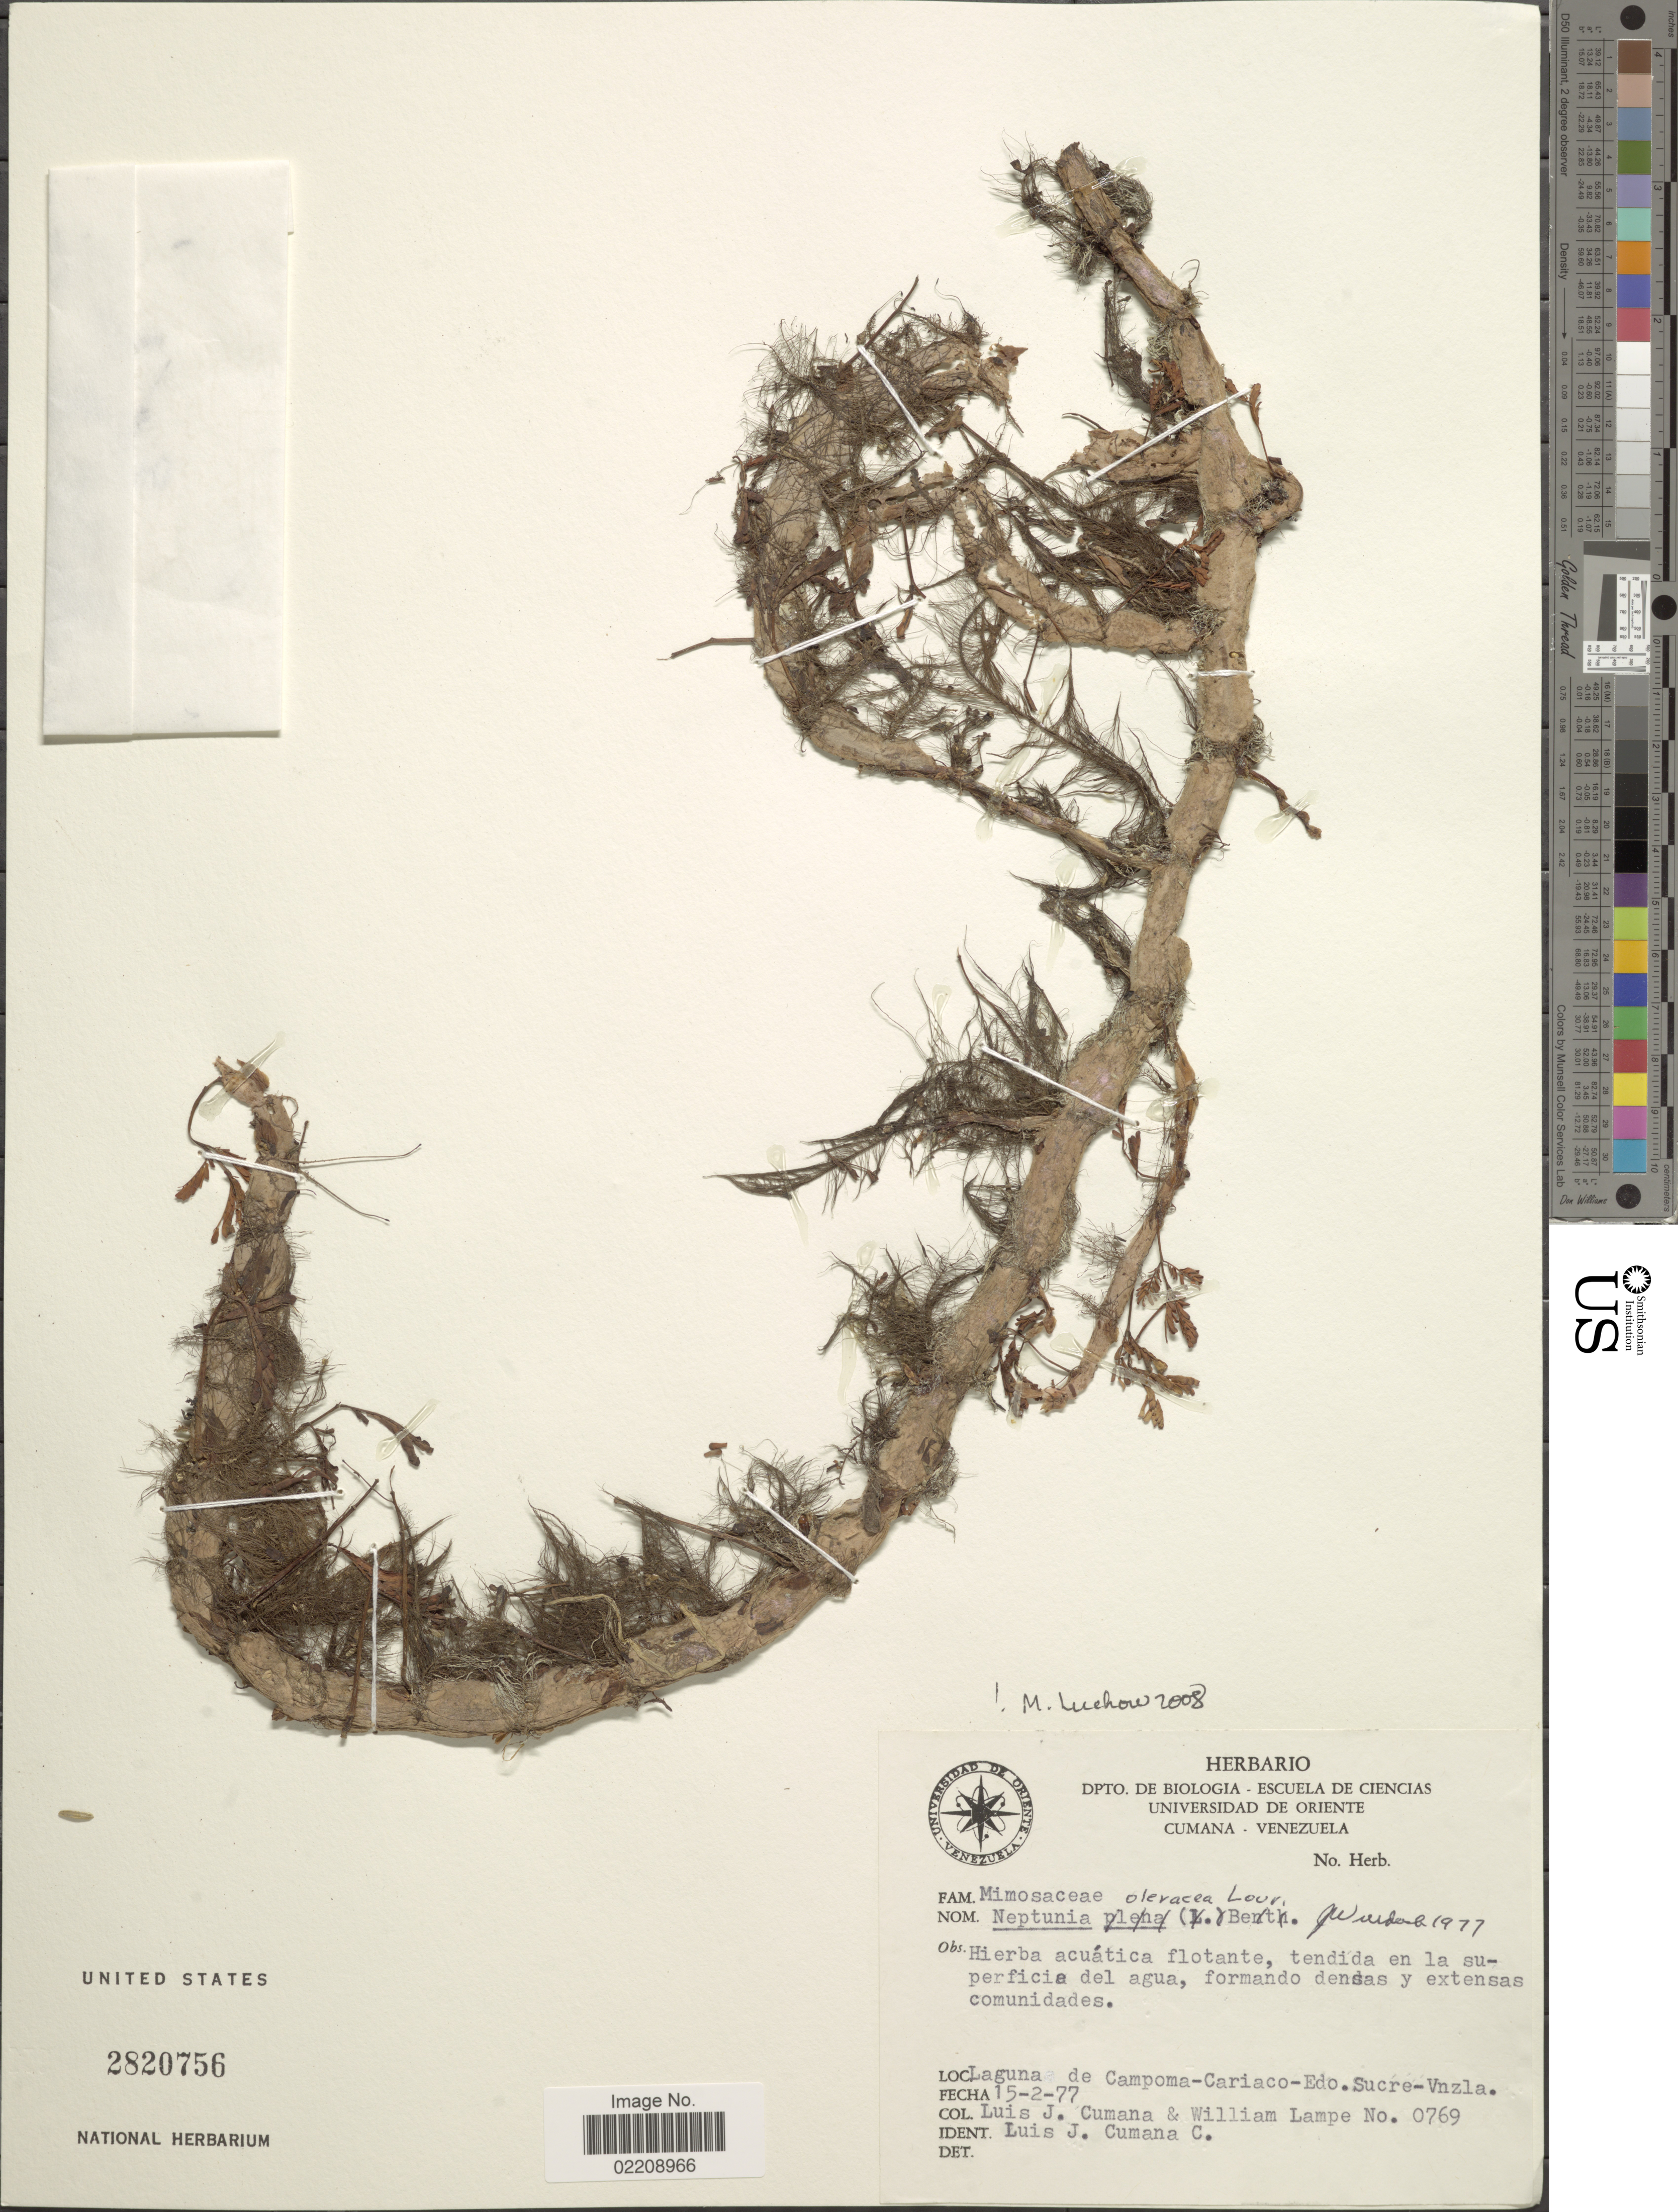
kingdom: Plantae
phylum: Tracheophyta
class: Magnoliopsida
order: Fabales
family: Fabaceae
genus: Neptunia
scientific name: Neptunia oleracea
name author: Lour.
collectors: L. J. Cumaná C. & W. Lampe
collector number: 0769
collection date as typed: Transcribed d/m/y: 15/2/77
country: Venezuela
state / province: Sucre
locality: Laguna de Campoma - Cariaco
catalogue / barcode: US 2820756